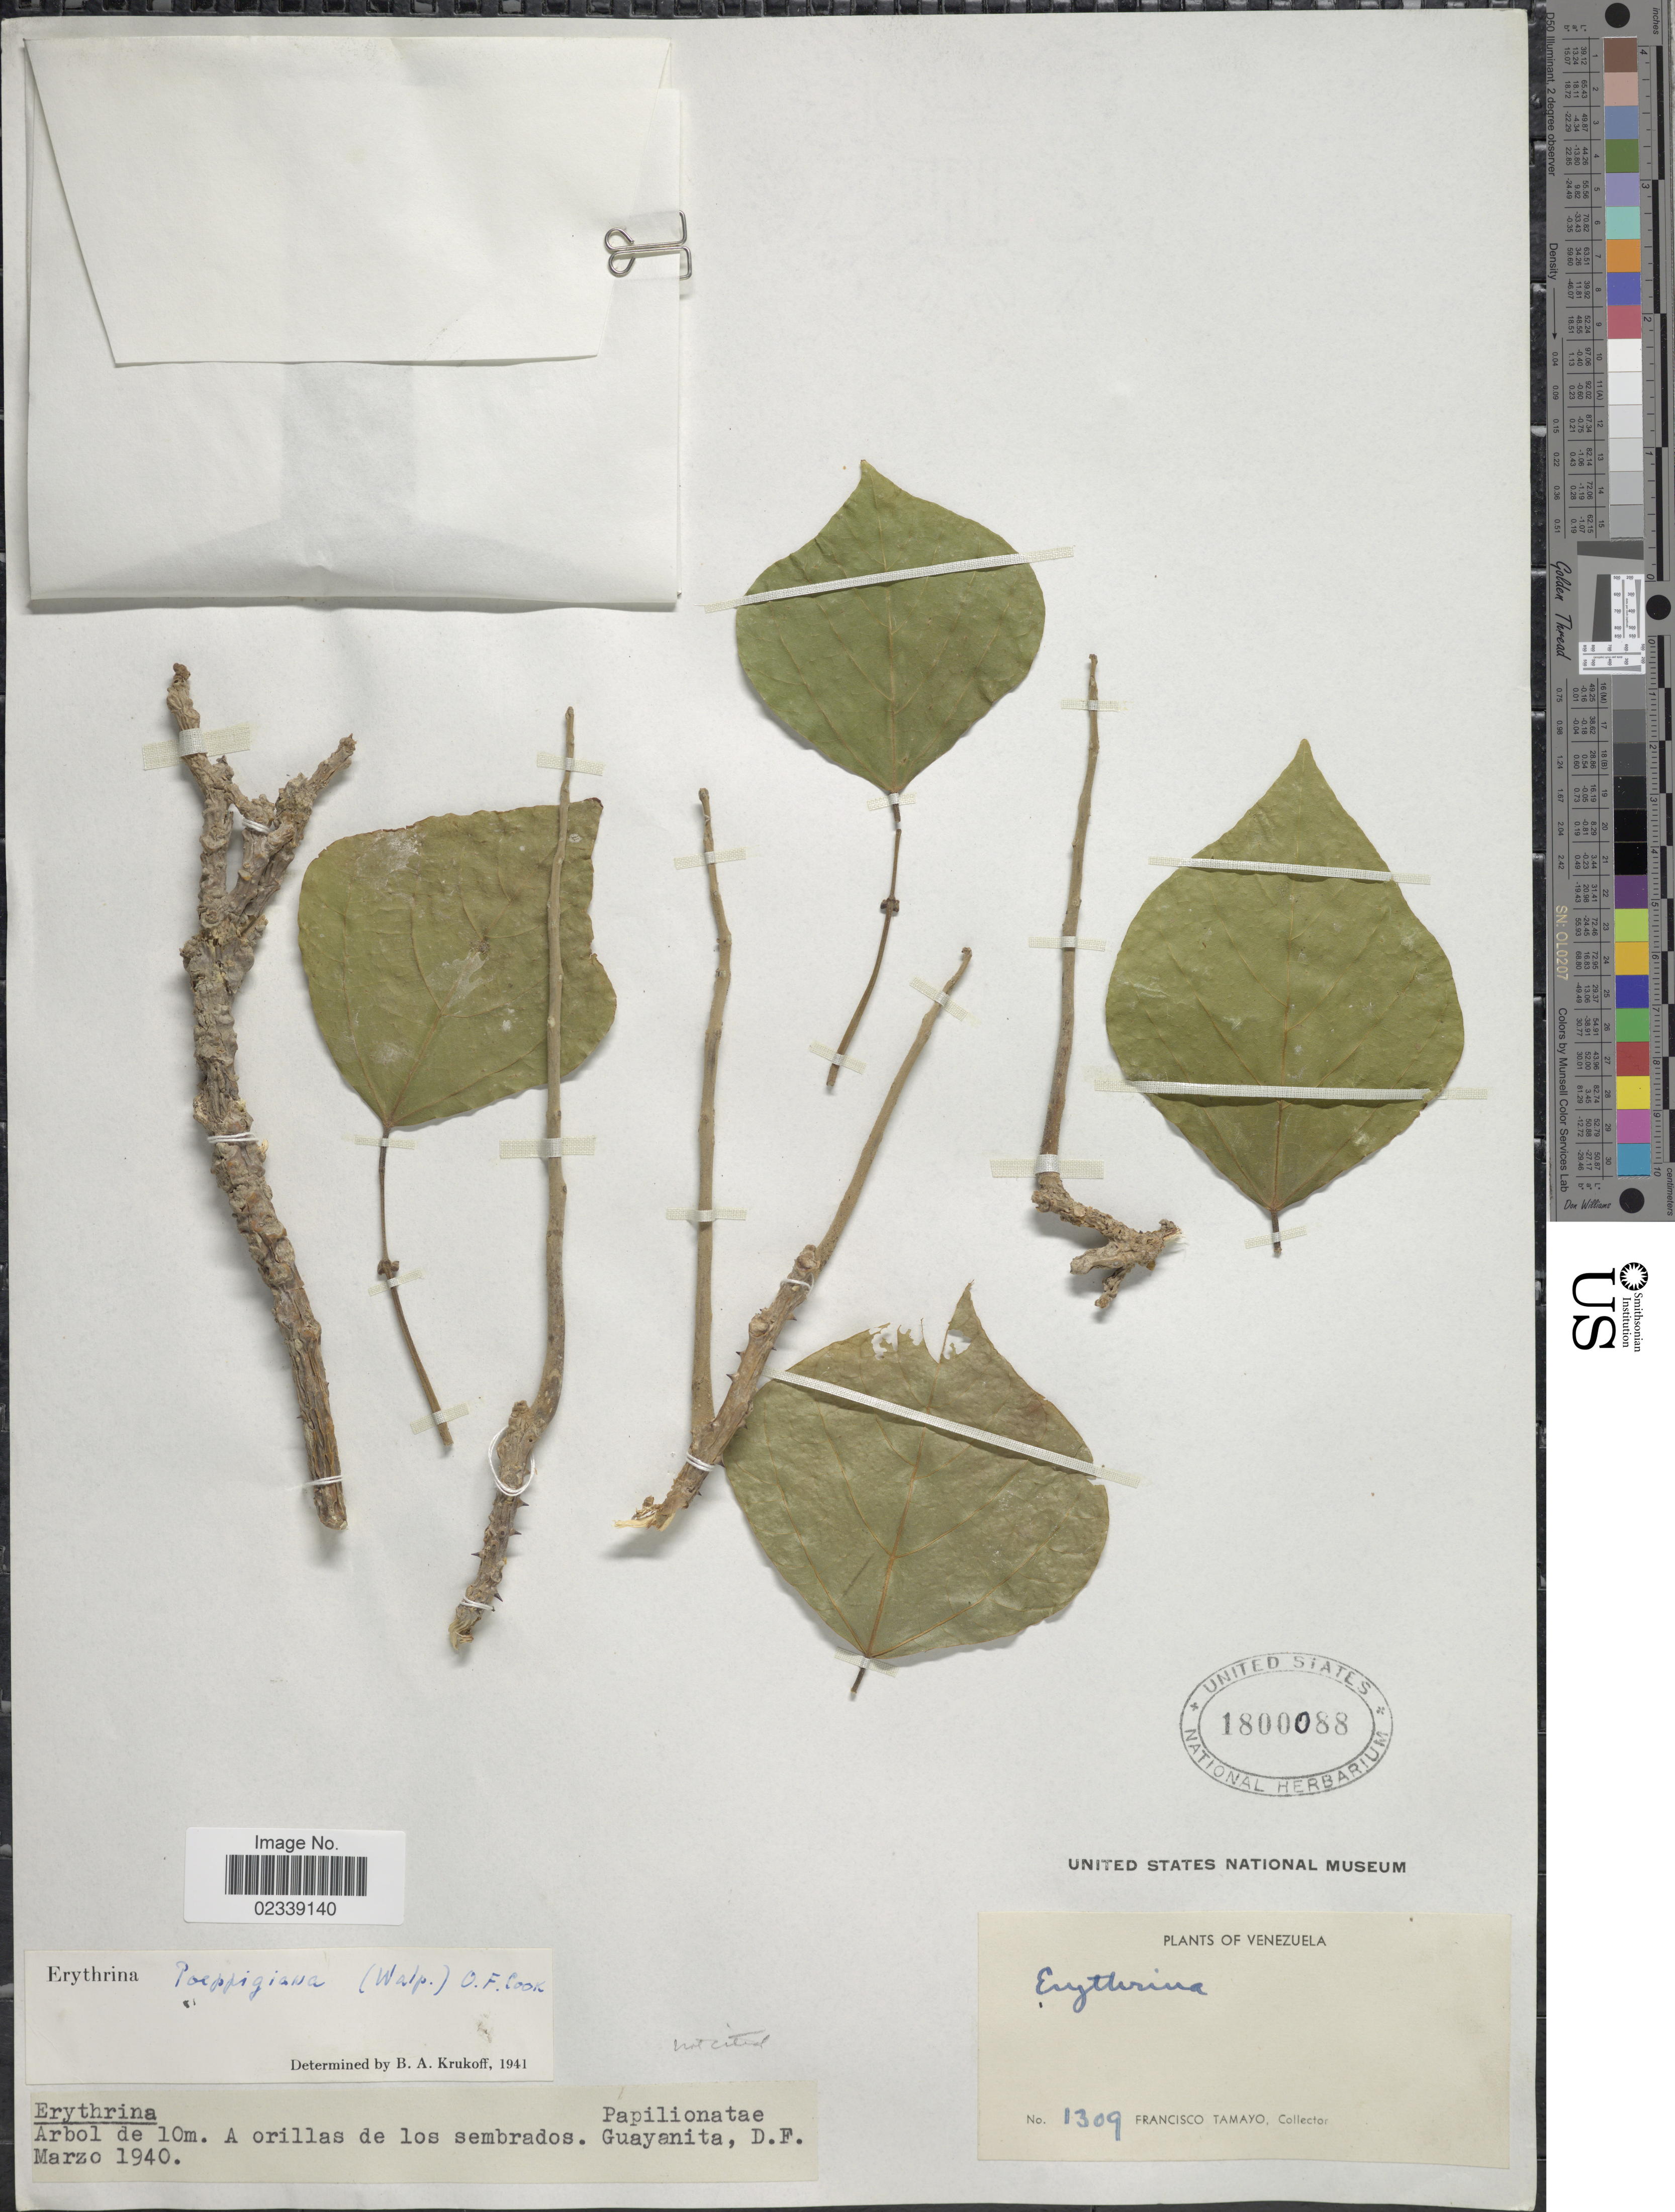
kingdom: Plantae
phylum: Tracheophyta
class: Magnoliopsida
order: Fabales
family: Fabaceae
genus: Erythrina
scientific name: Erythrina poeppigiana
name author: (Walp.) O.F. Cook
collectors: F. Tamayo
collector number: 1309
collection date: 1940-03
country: Venezuela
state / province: Distrito Federal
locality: Guayanita, D.F.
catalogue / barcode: US 1800088